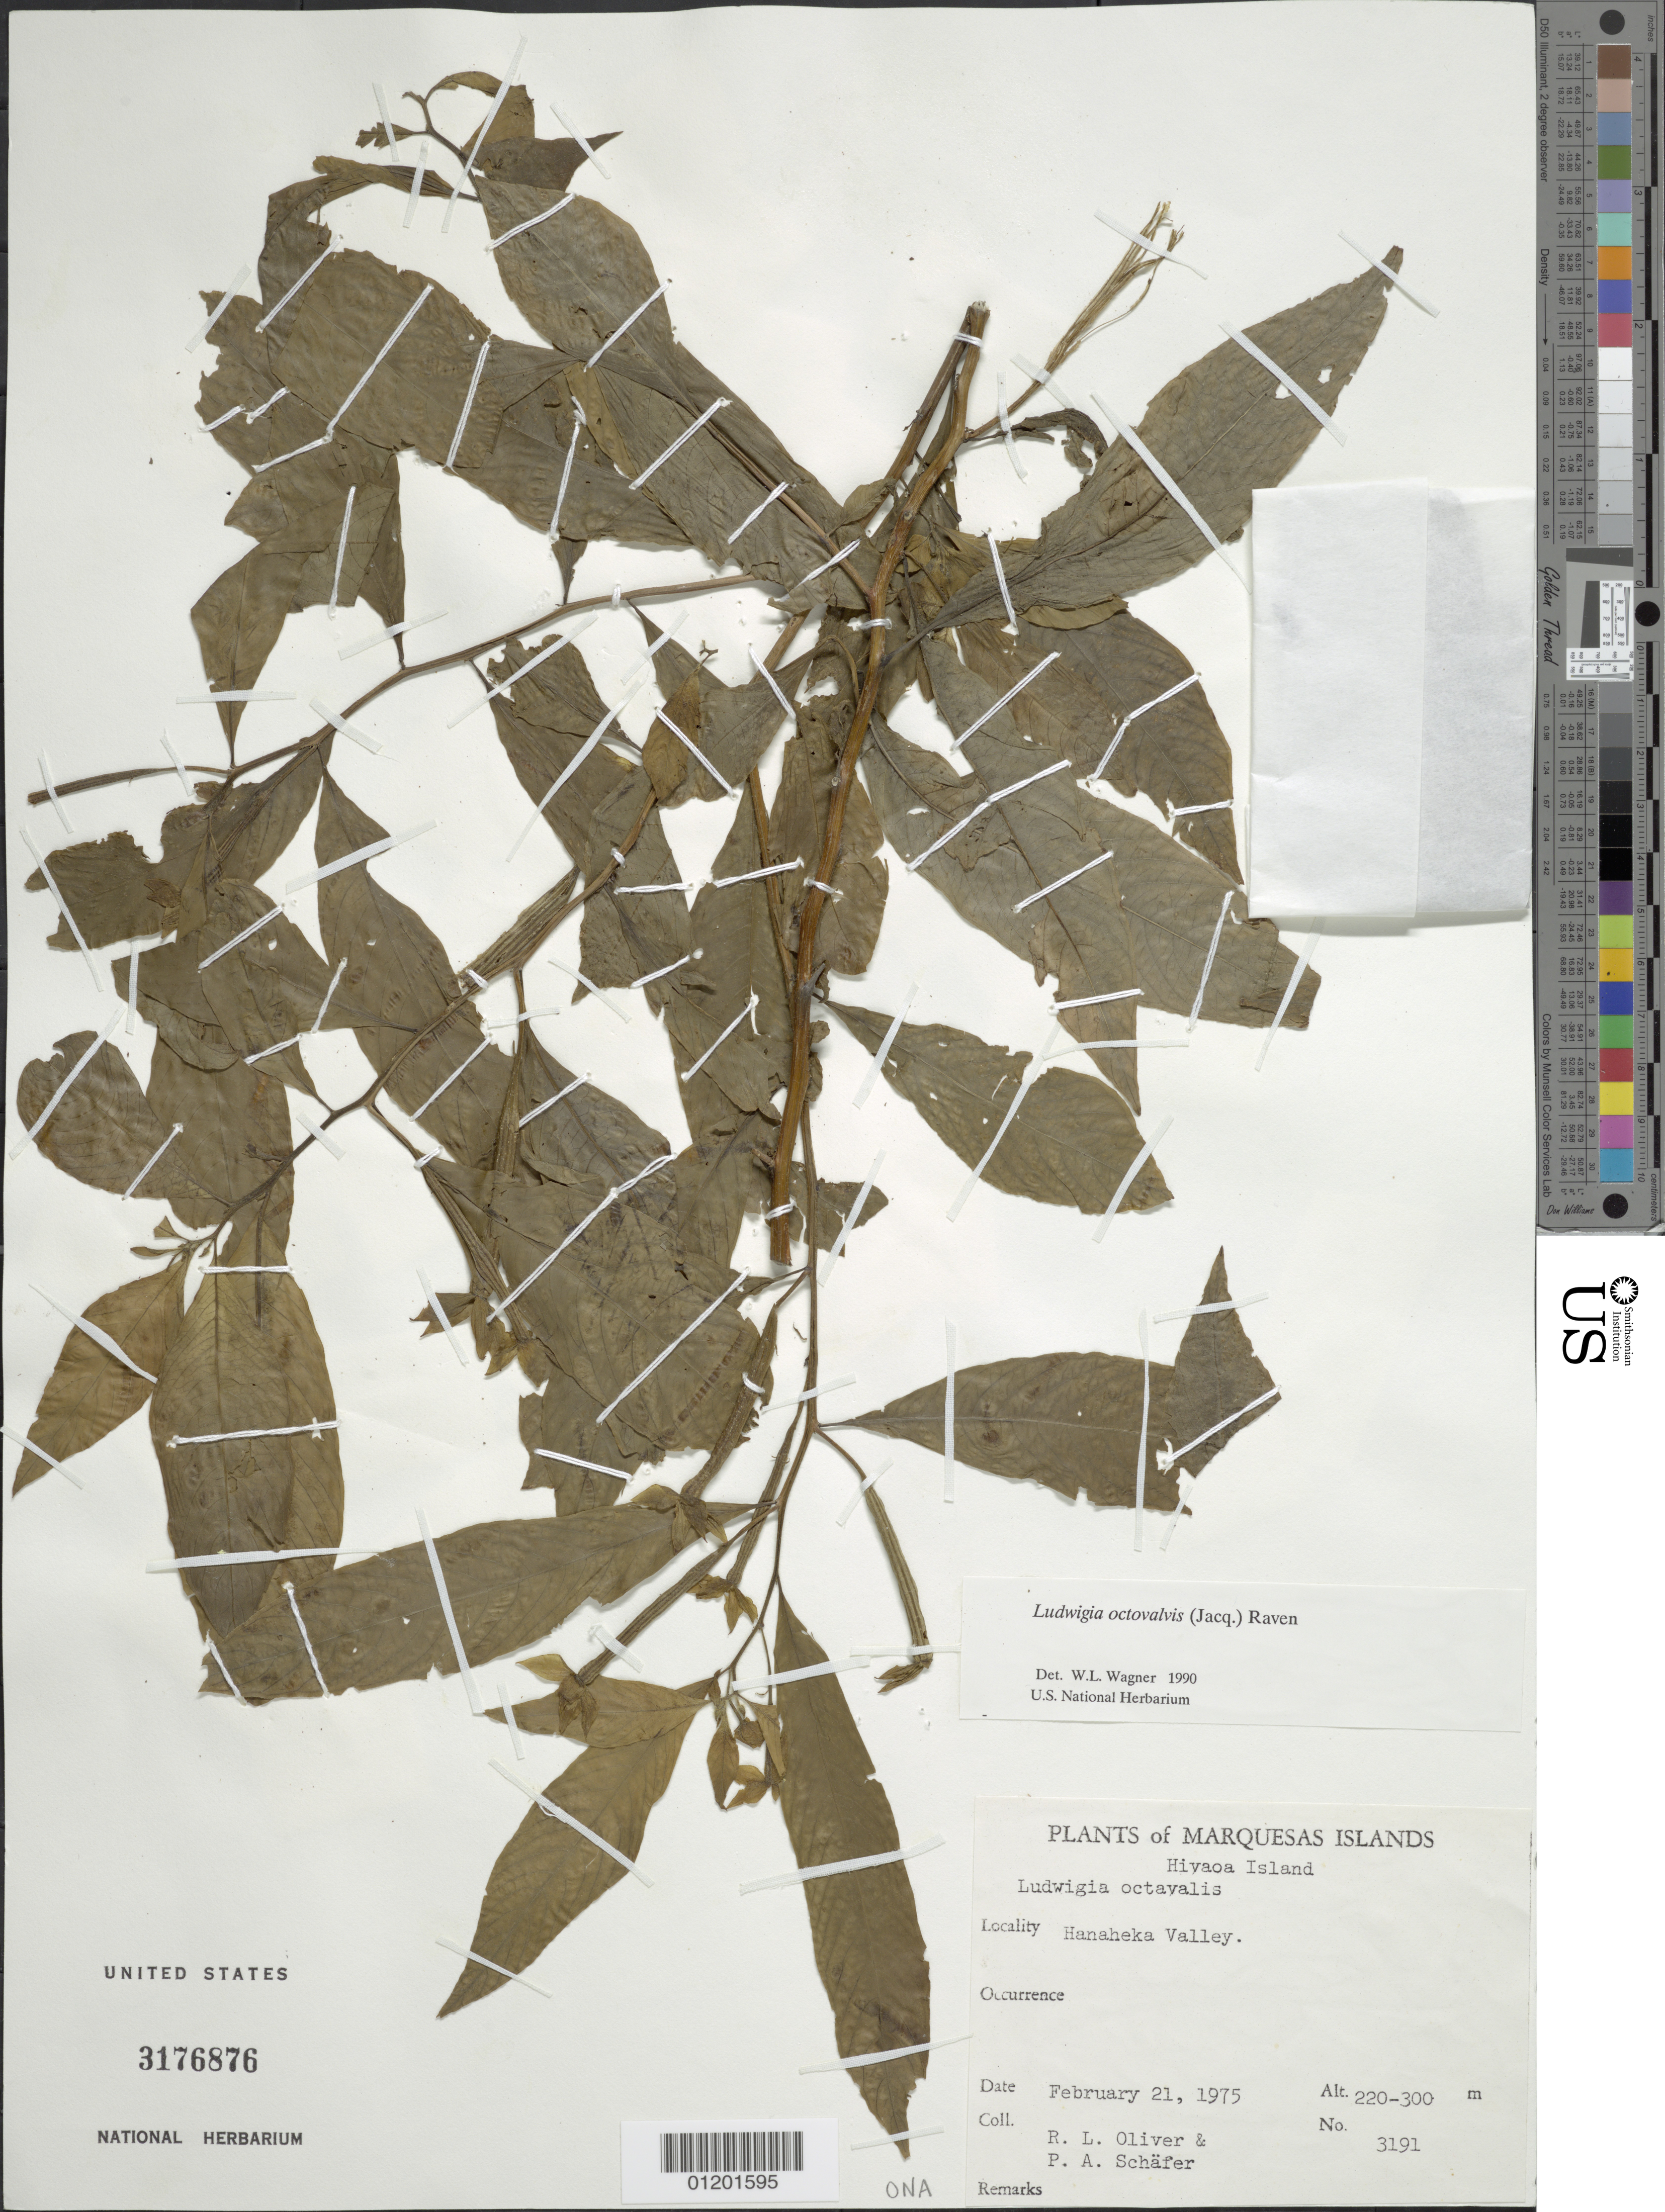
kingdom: Plantae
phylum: Tracheophyta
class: Magnoliopsida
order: Myrtales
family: Onagraceae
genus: Ludwigia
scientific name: Ludwigia octovalvis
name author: (Jacq.) P.H. Raven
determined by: Wagner, W. L., (BOT), Smithsonian Institution - National Museum of Natural History (UNITED STATES)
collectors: R. L. Oliver & P. A. Schäfer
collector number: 3191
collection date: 1975-02-21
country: French Polynesia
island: Hiva Oa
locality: Hanaheka Valley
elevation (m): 220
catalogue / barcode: US 3176876